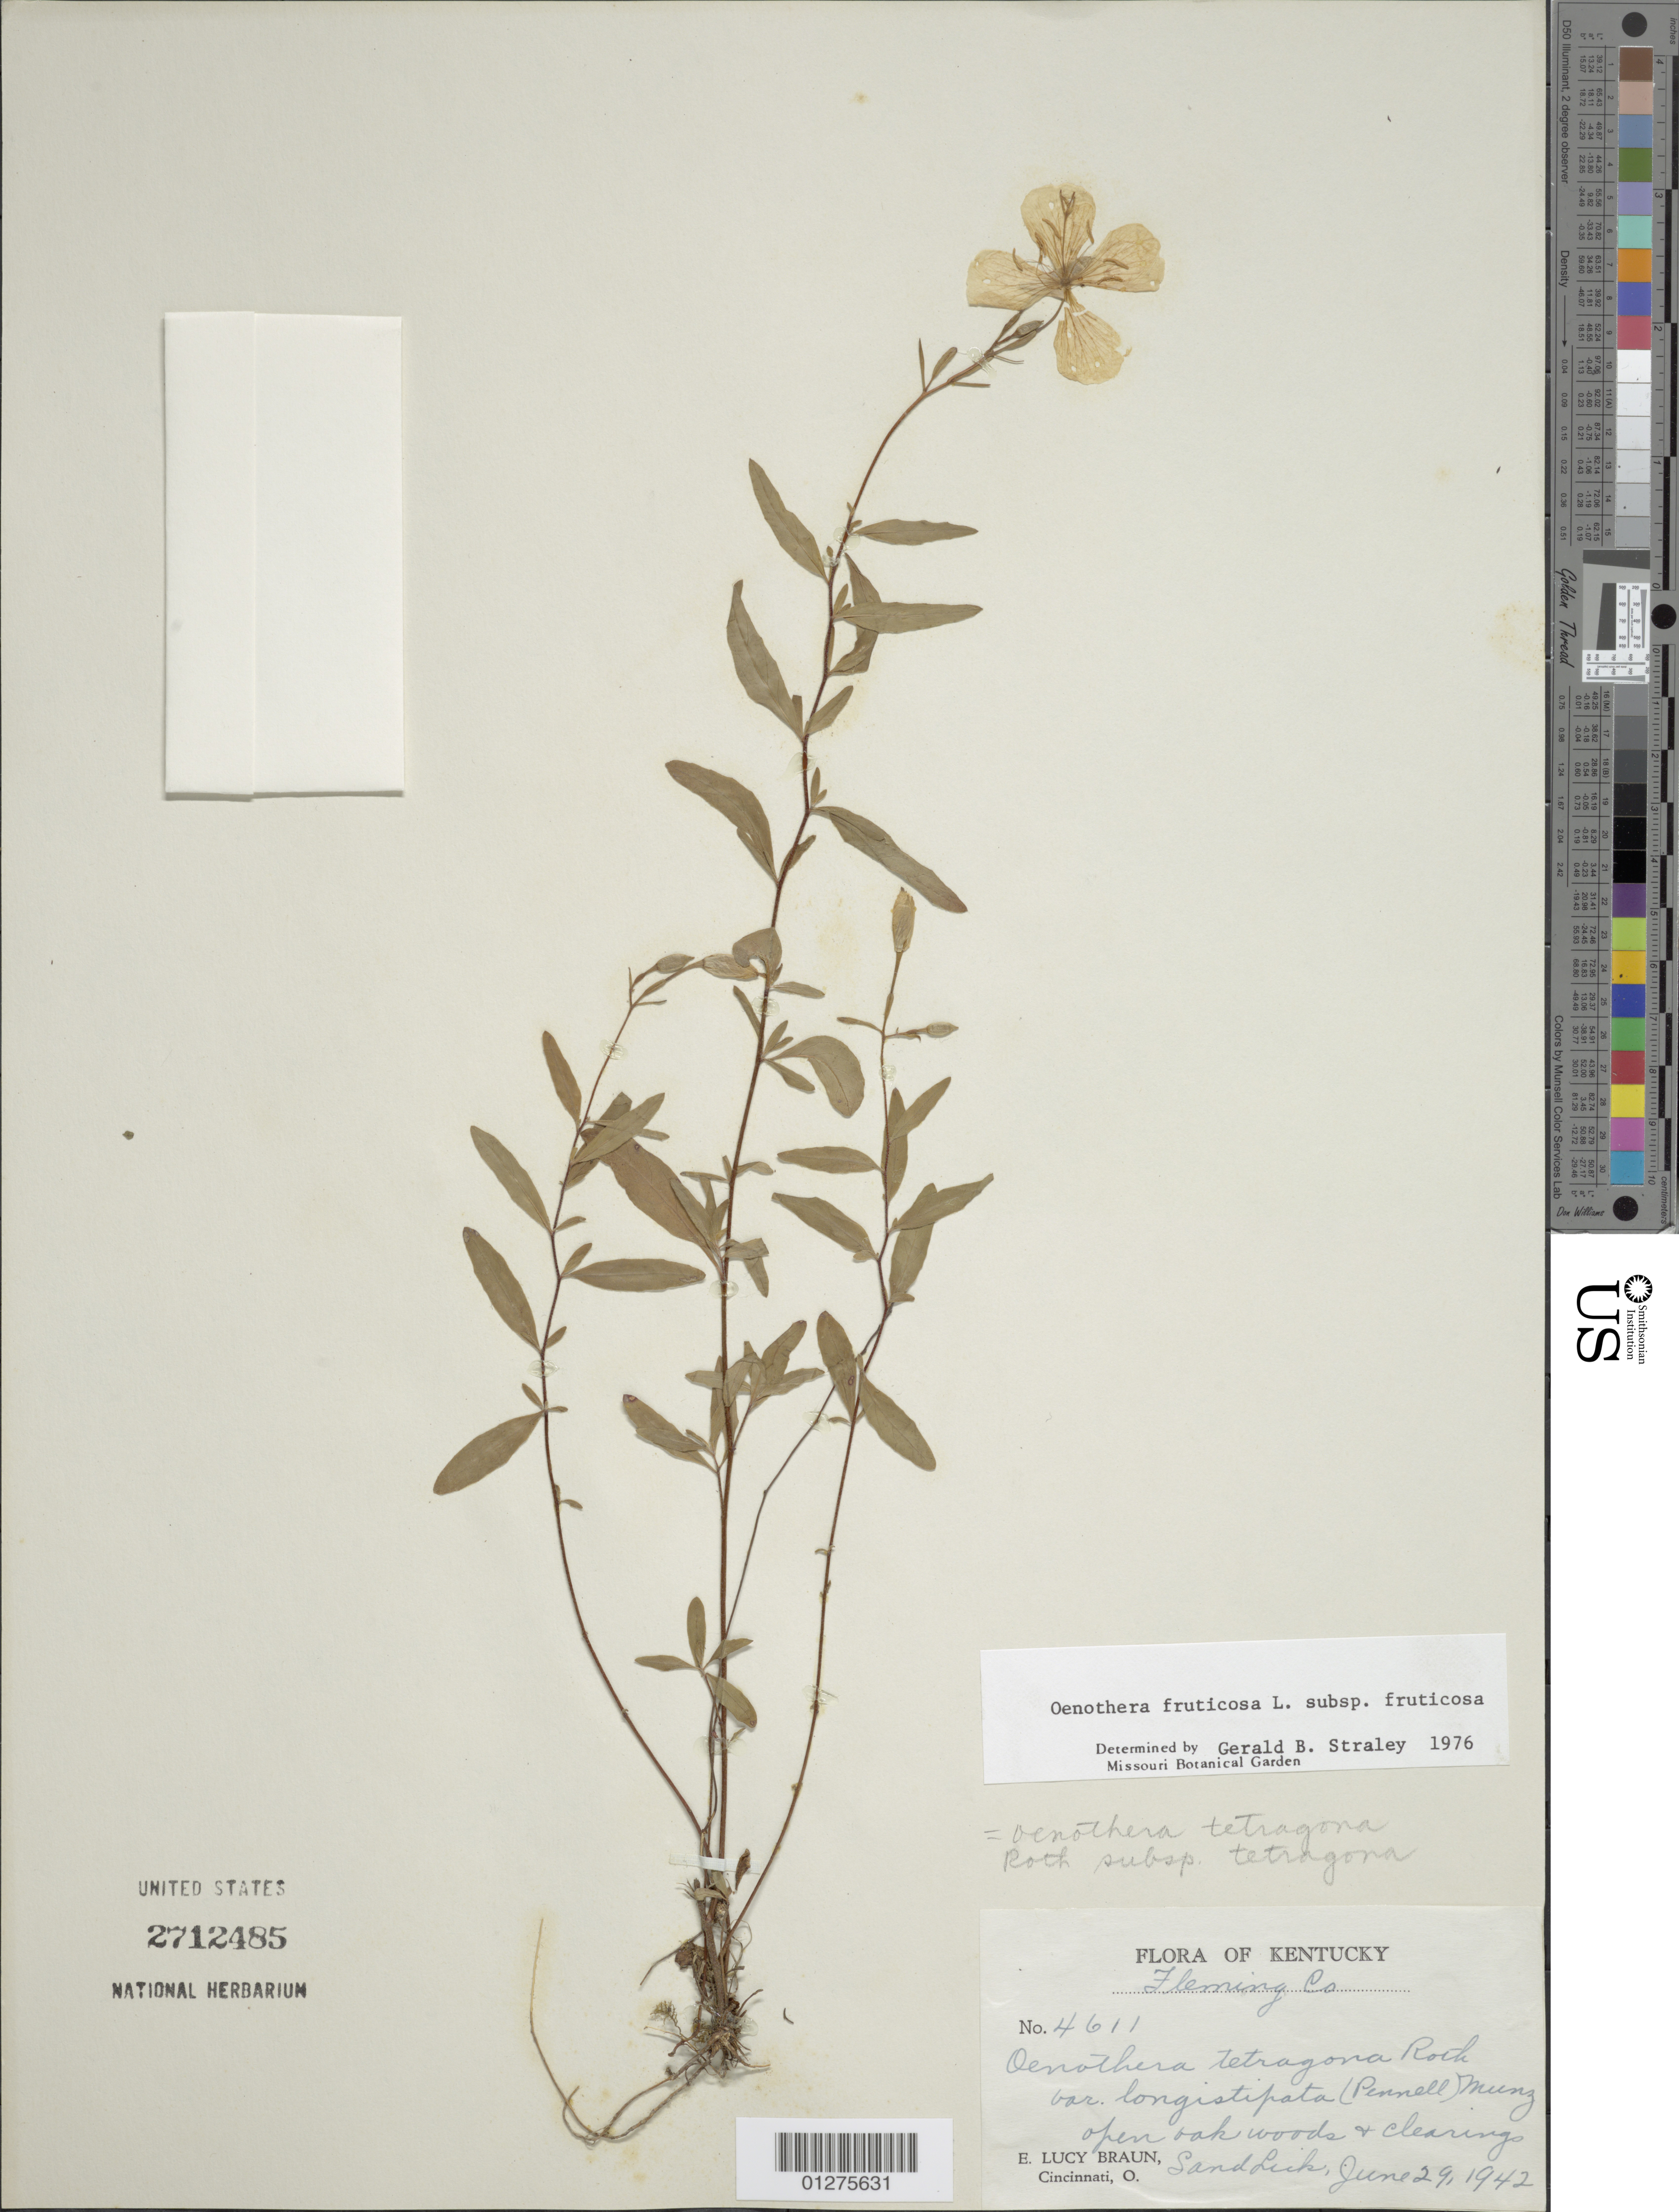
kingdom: Plantae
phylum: Tracheophyta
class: Magnoliopsida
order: Myrtales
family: Onagraceae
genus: Oenothera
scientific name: Oenothera fruticosa subsp. fruticosa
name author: L.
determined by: Straley, G. B.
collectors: E. L. Braun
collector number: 4611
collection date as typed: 29 Jun 1942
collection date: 1942-06-29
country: United States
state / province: Kentucky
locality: Sandlick.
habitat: Open oak woods + clearings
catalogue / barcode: US 2712485